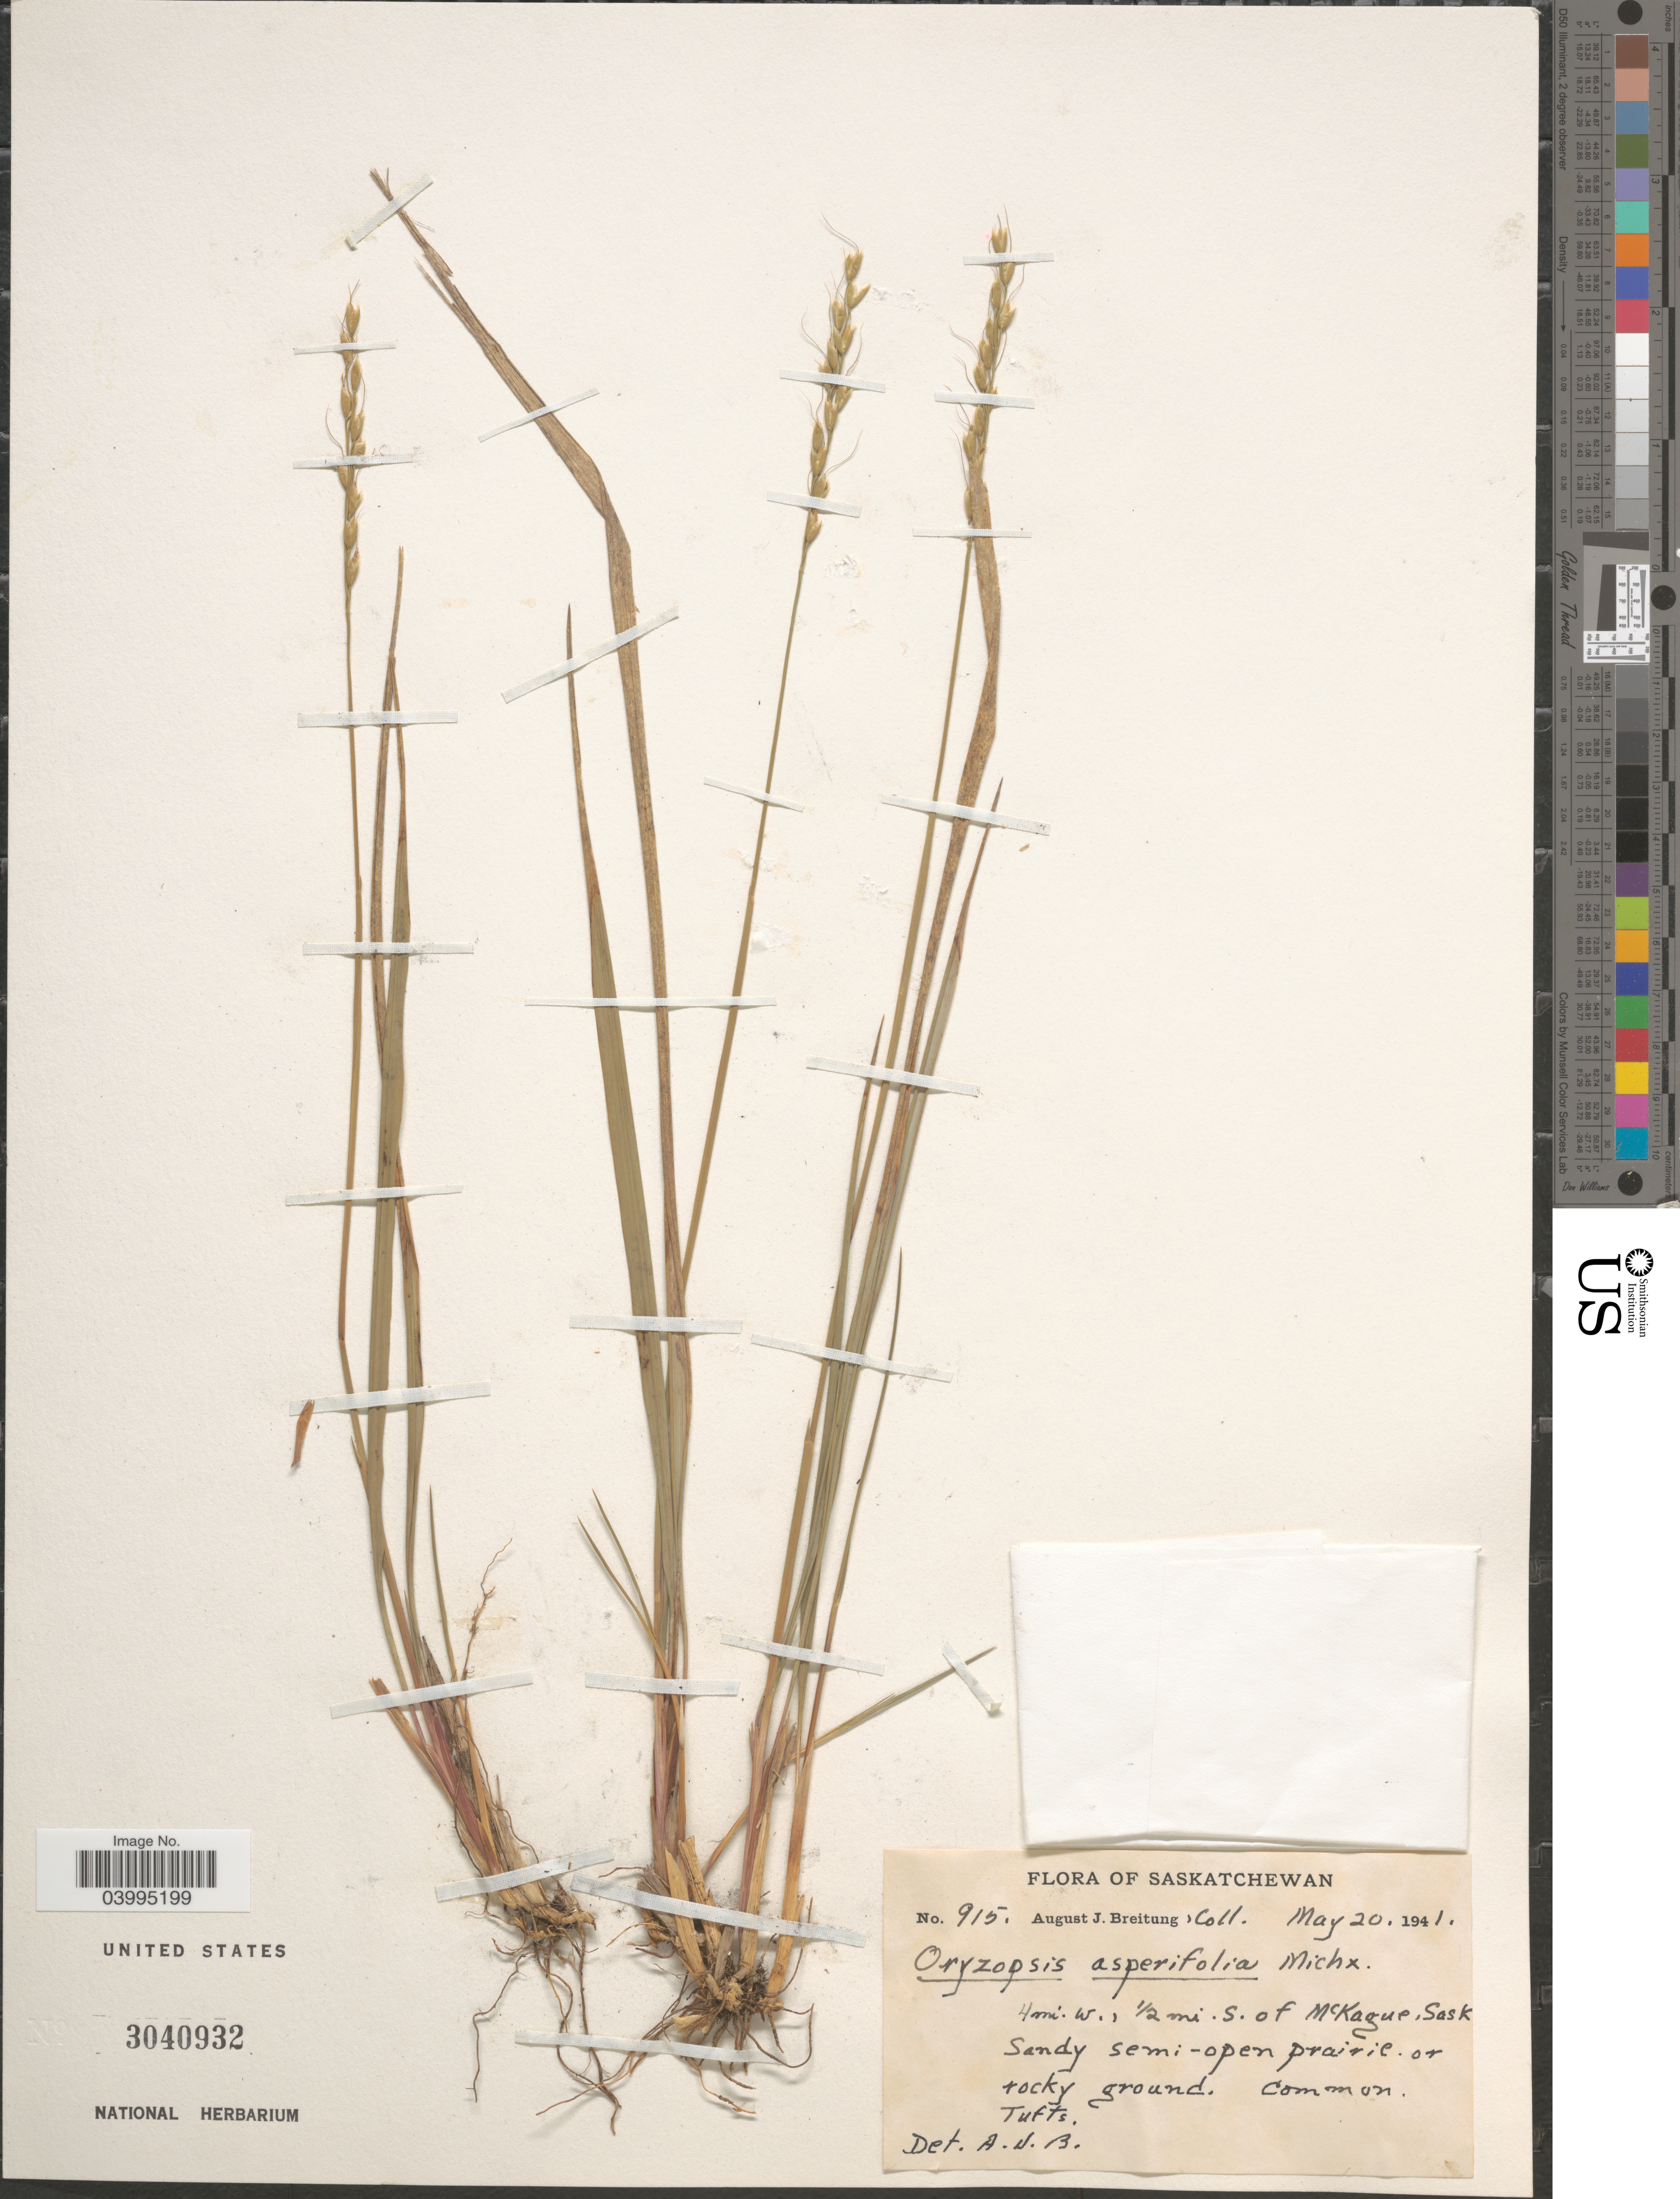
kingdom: Plantae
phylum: Tracheophyta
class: Liliopsida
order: Poales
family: Poaceae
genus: Oryzopsis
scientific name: Oryzopsis asperifolia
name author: Michx.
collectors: A. Breitung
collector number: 915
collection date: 1941-05-20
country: Canada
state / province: Saskatchewan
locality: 4 mi. w., ½ mi. S. of Mckague. Sandy semi-open prairie. or rocky ground.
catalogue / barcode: US 3040932